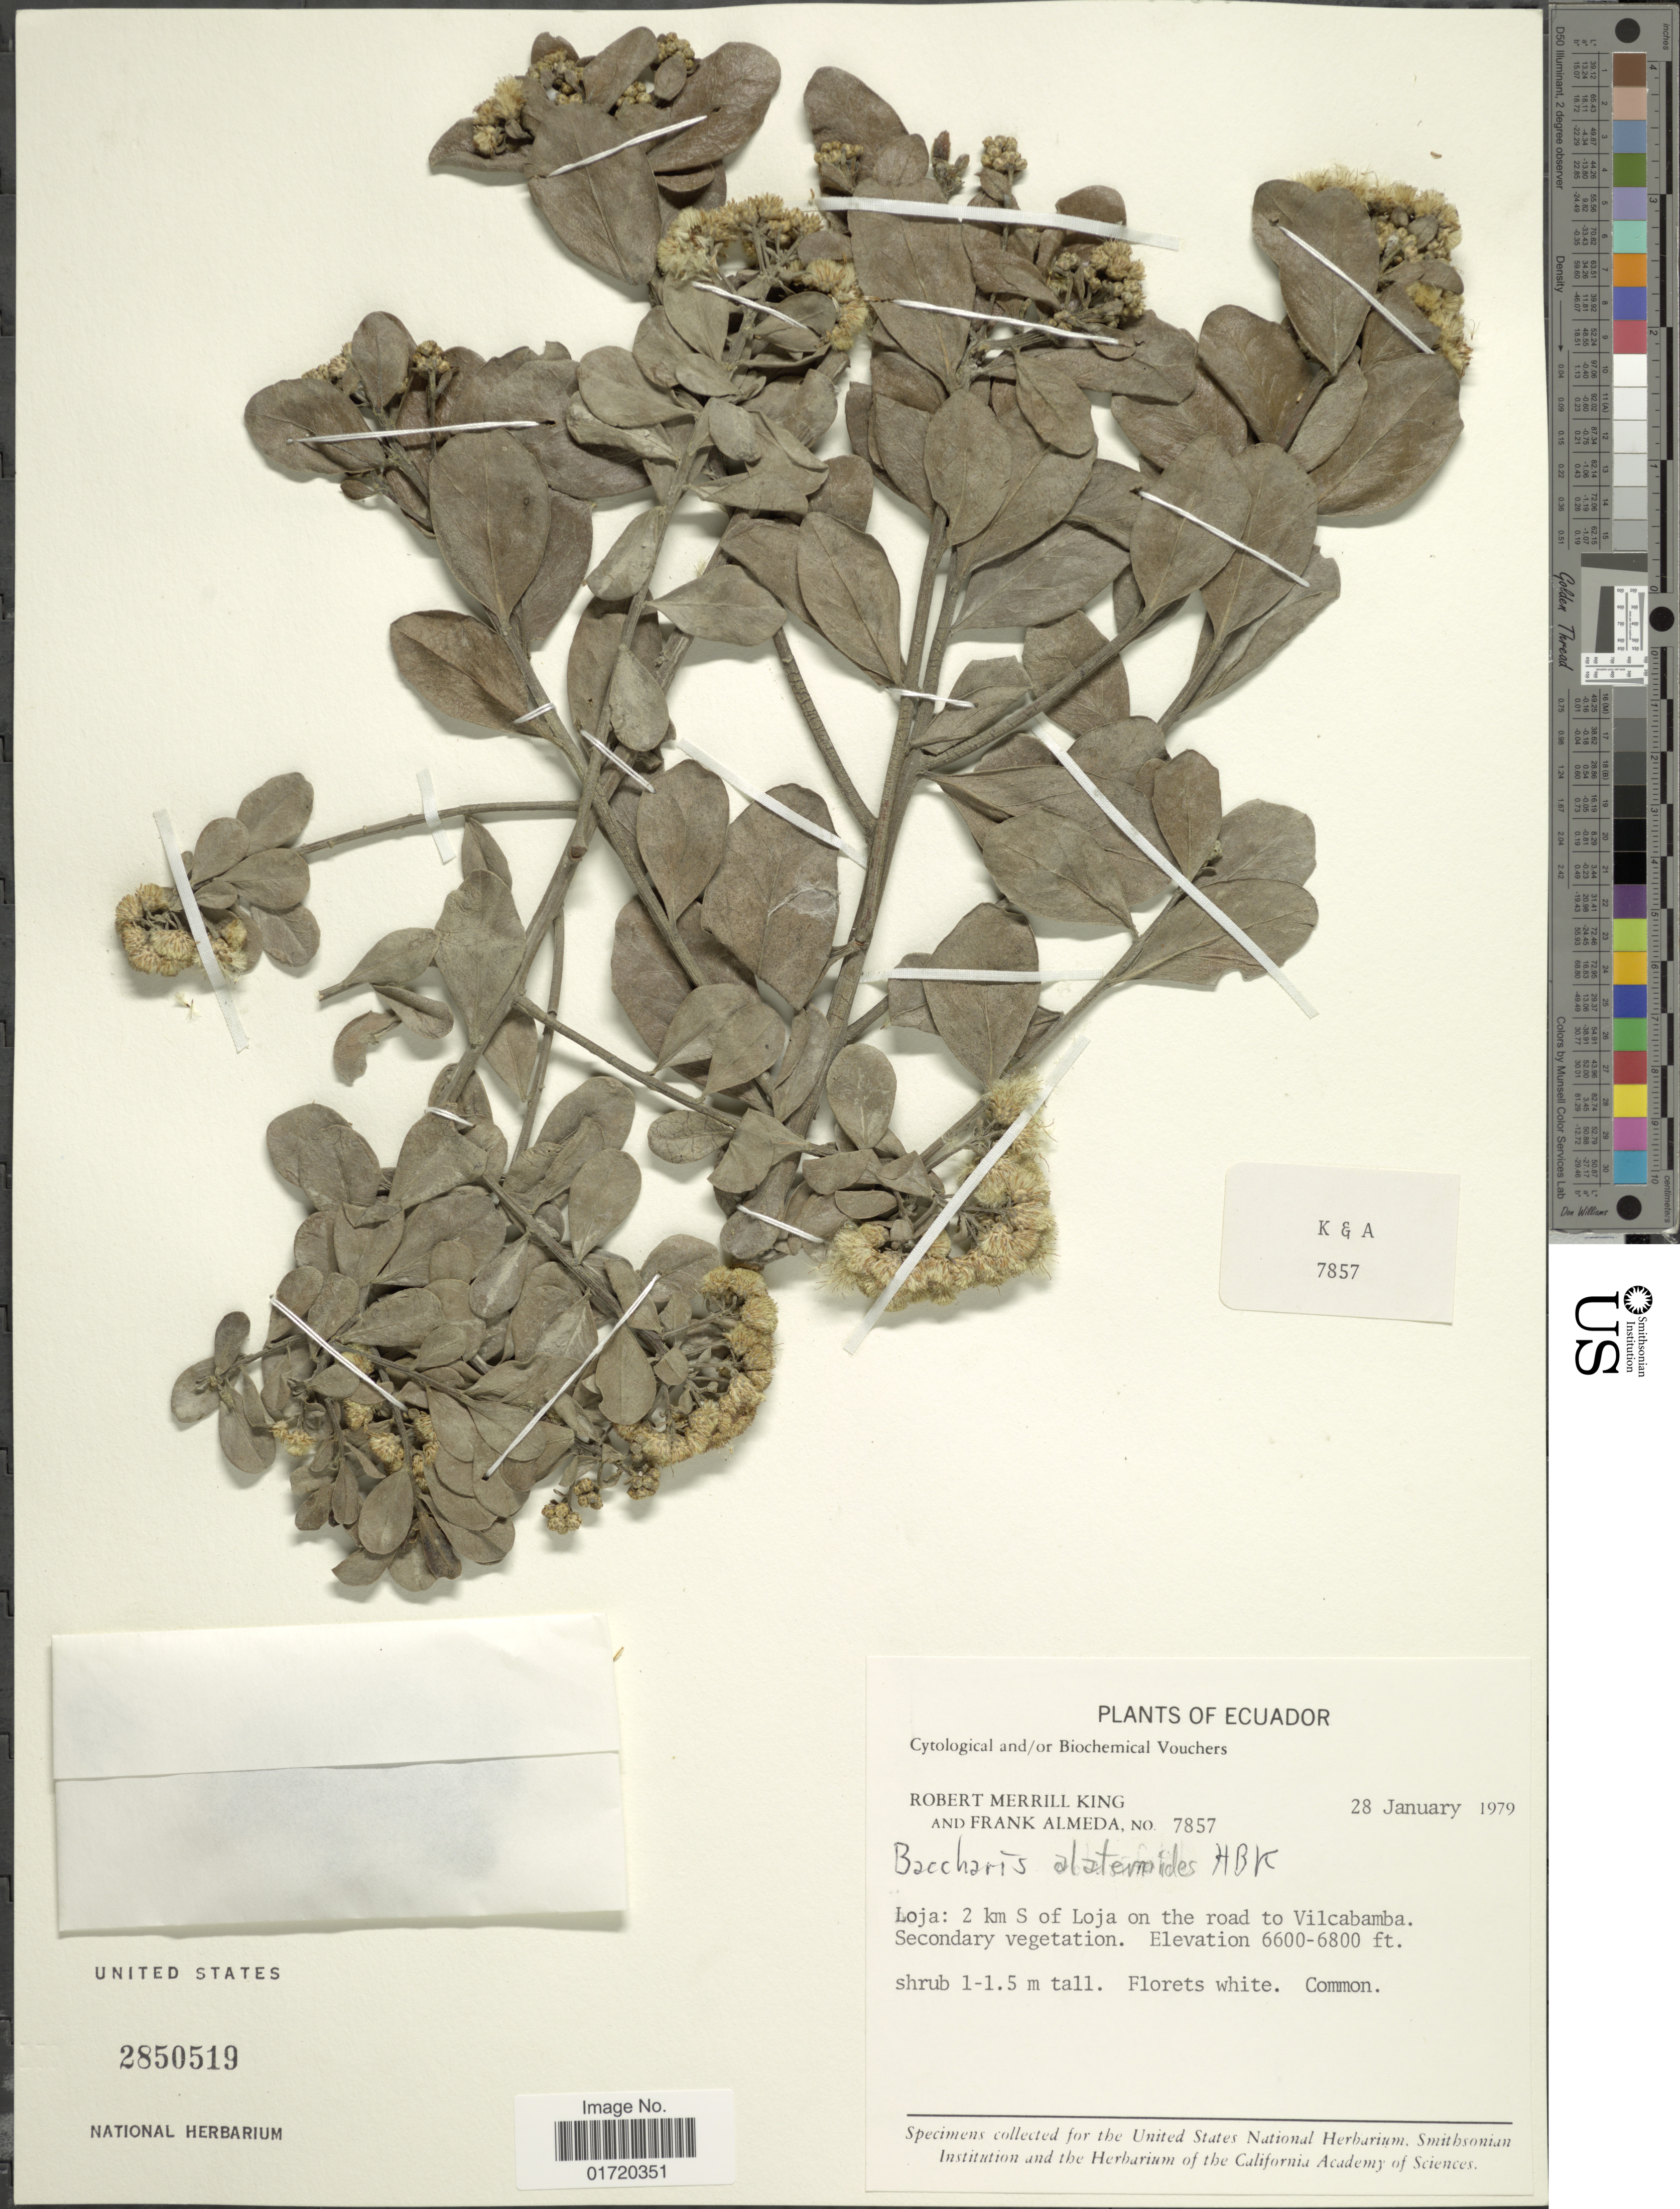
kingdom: Plantae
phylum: Tracheophyta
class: Magnoliopsida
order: Asterales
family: Asteraceae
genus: Baccharis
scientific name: Baccharis alaternoides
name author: Kunth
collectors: R. M. King & F. Almeda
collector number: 7857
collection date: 1979-01-28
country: Ecuador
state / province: Loja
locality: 2 km S of Loja on the road to Vilcabamba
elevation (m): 2012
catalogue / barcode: US 2850519